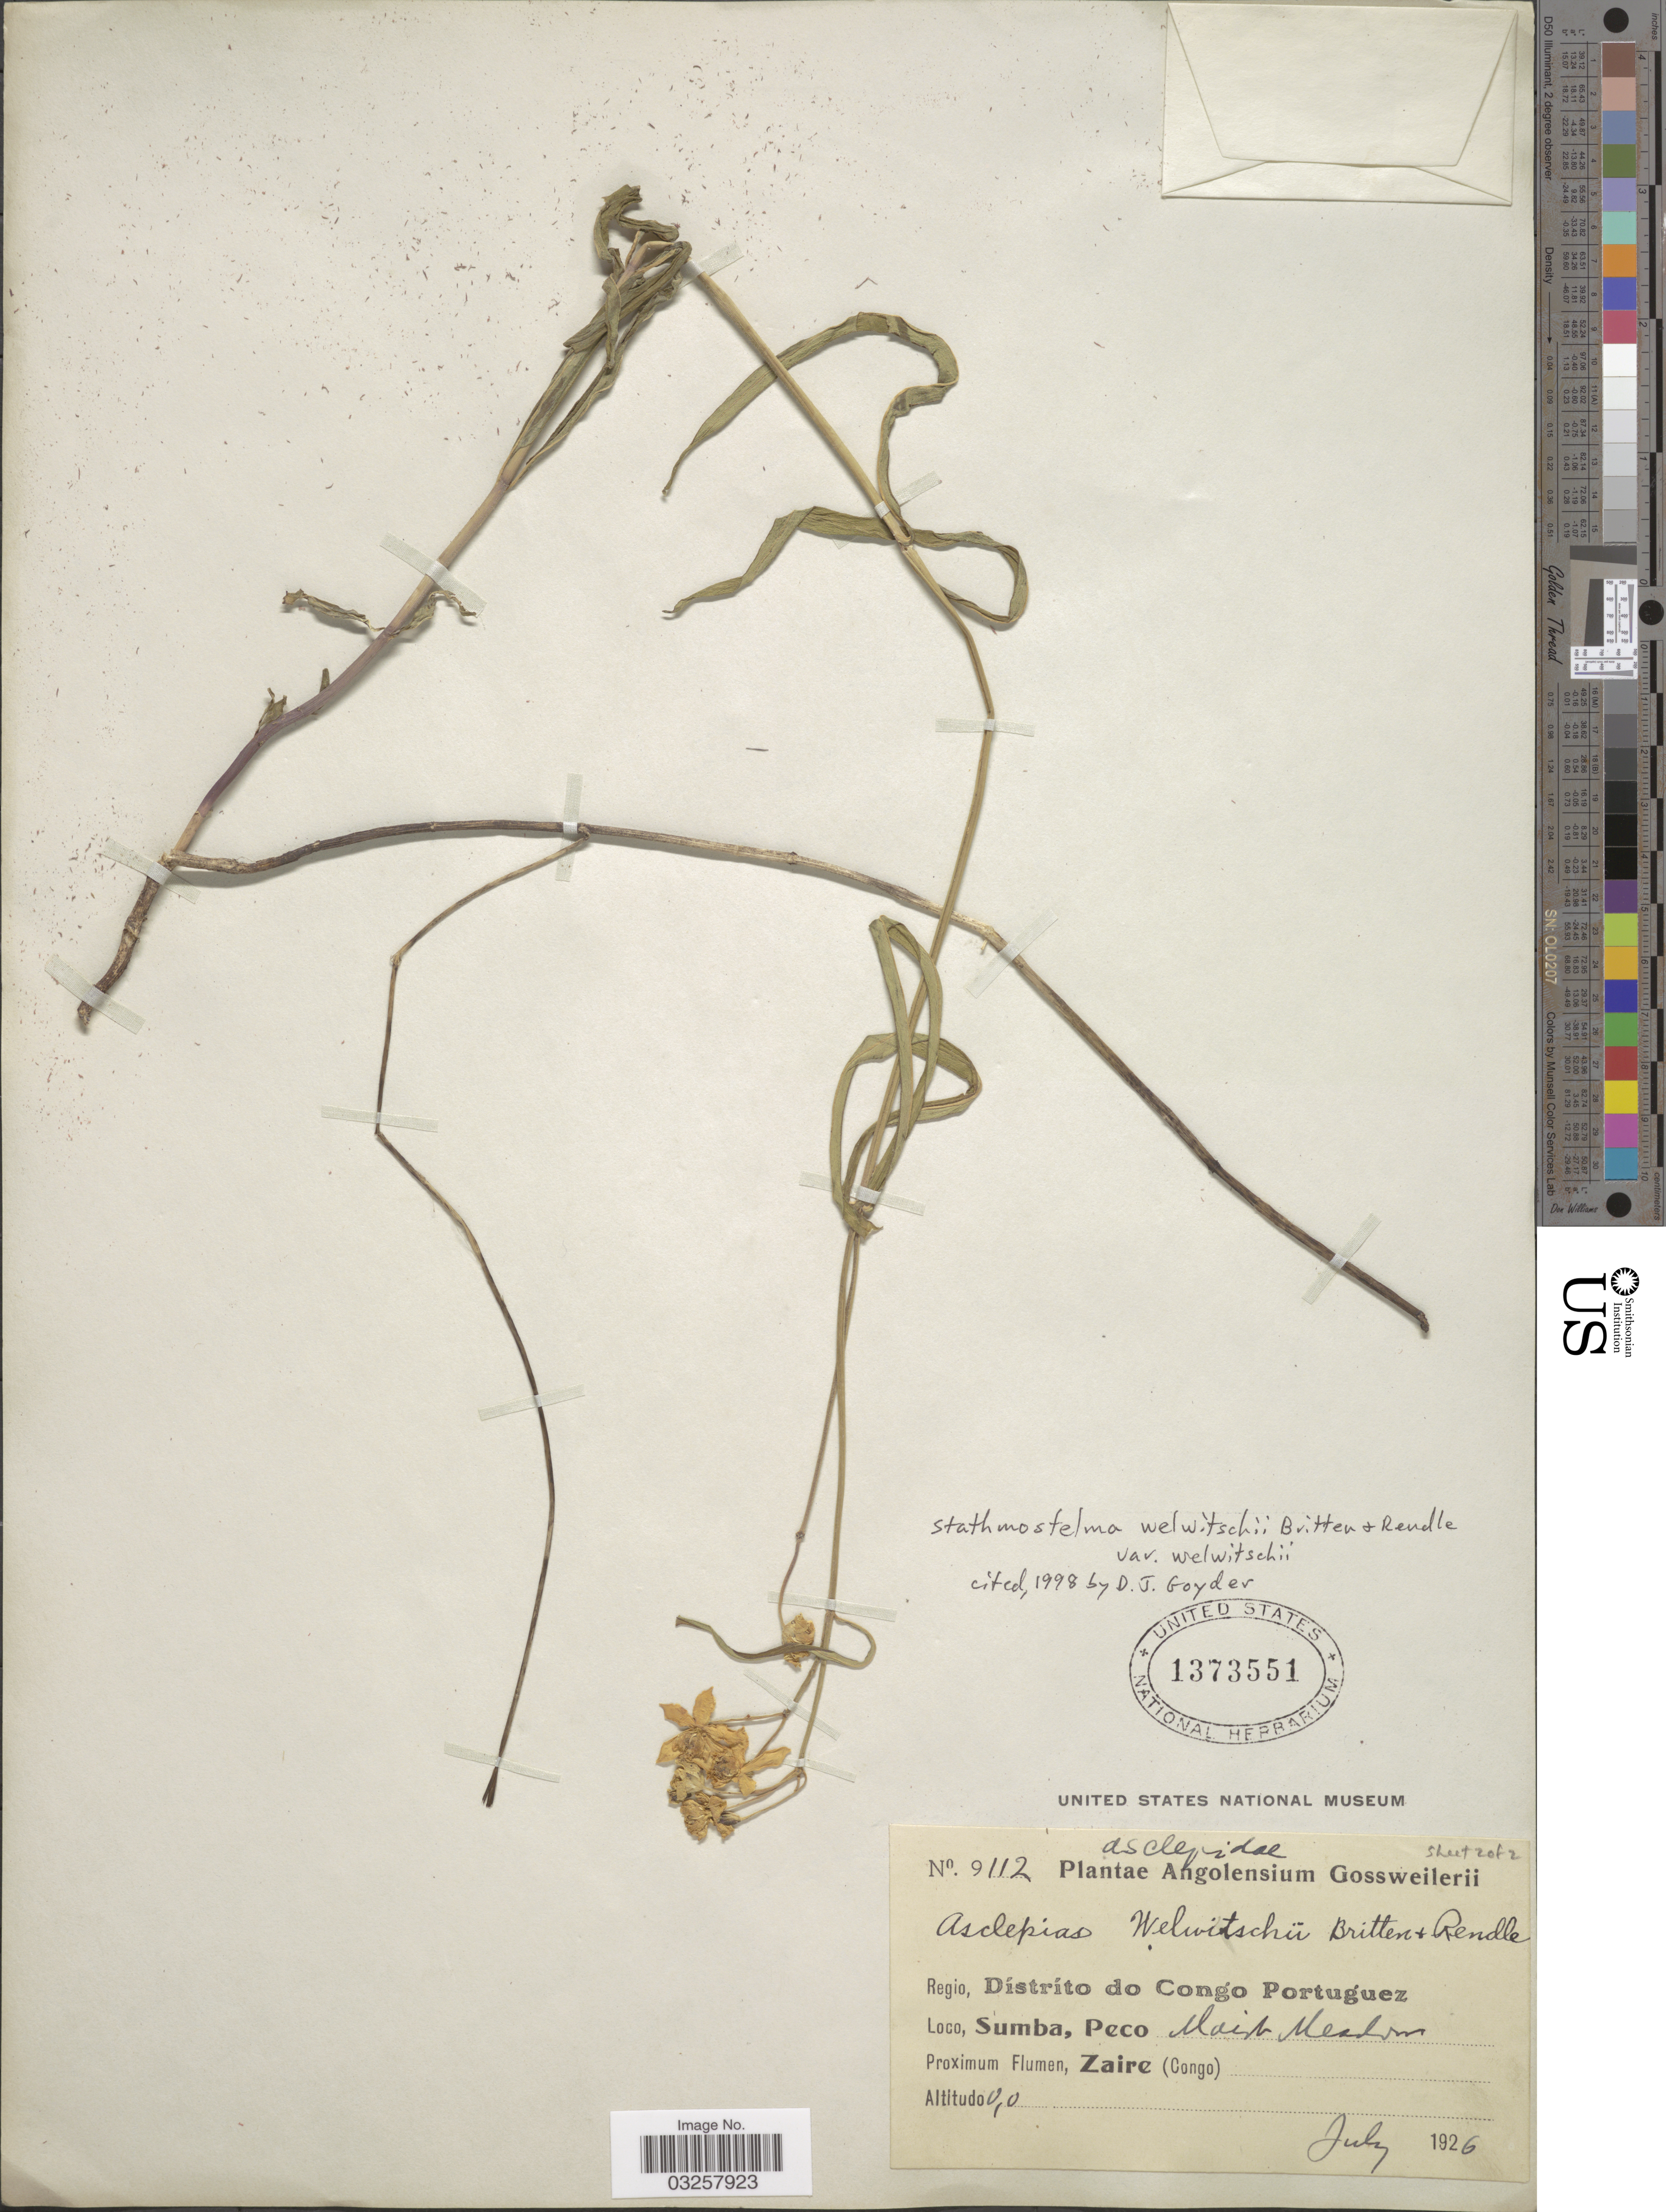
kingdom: Plantae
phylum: Tracheophyta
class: Magnoliopsida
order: Gentianales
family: Apocynaceae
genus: Stathmostelma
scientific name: Stathmostelma welwitschii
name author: Britten & Rendle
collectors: -. Gossweiler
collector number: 9112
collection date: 1926-07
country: Angola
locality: Dístríto do Congo Portuguez. Sumba, Peco, Mait Meadow. Zaire (Congo).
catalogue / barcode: US 1373551